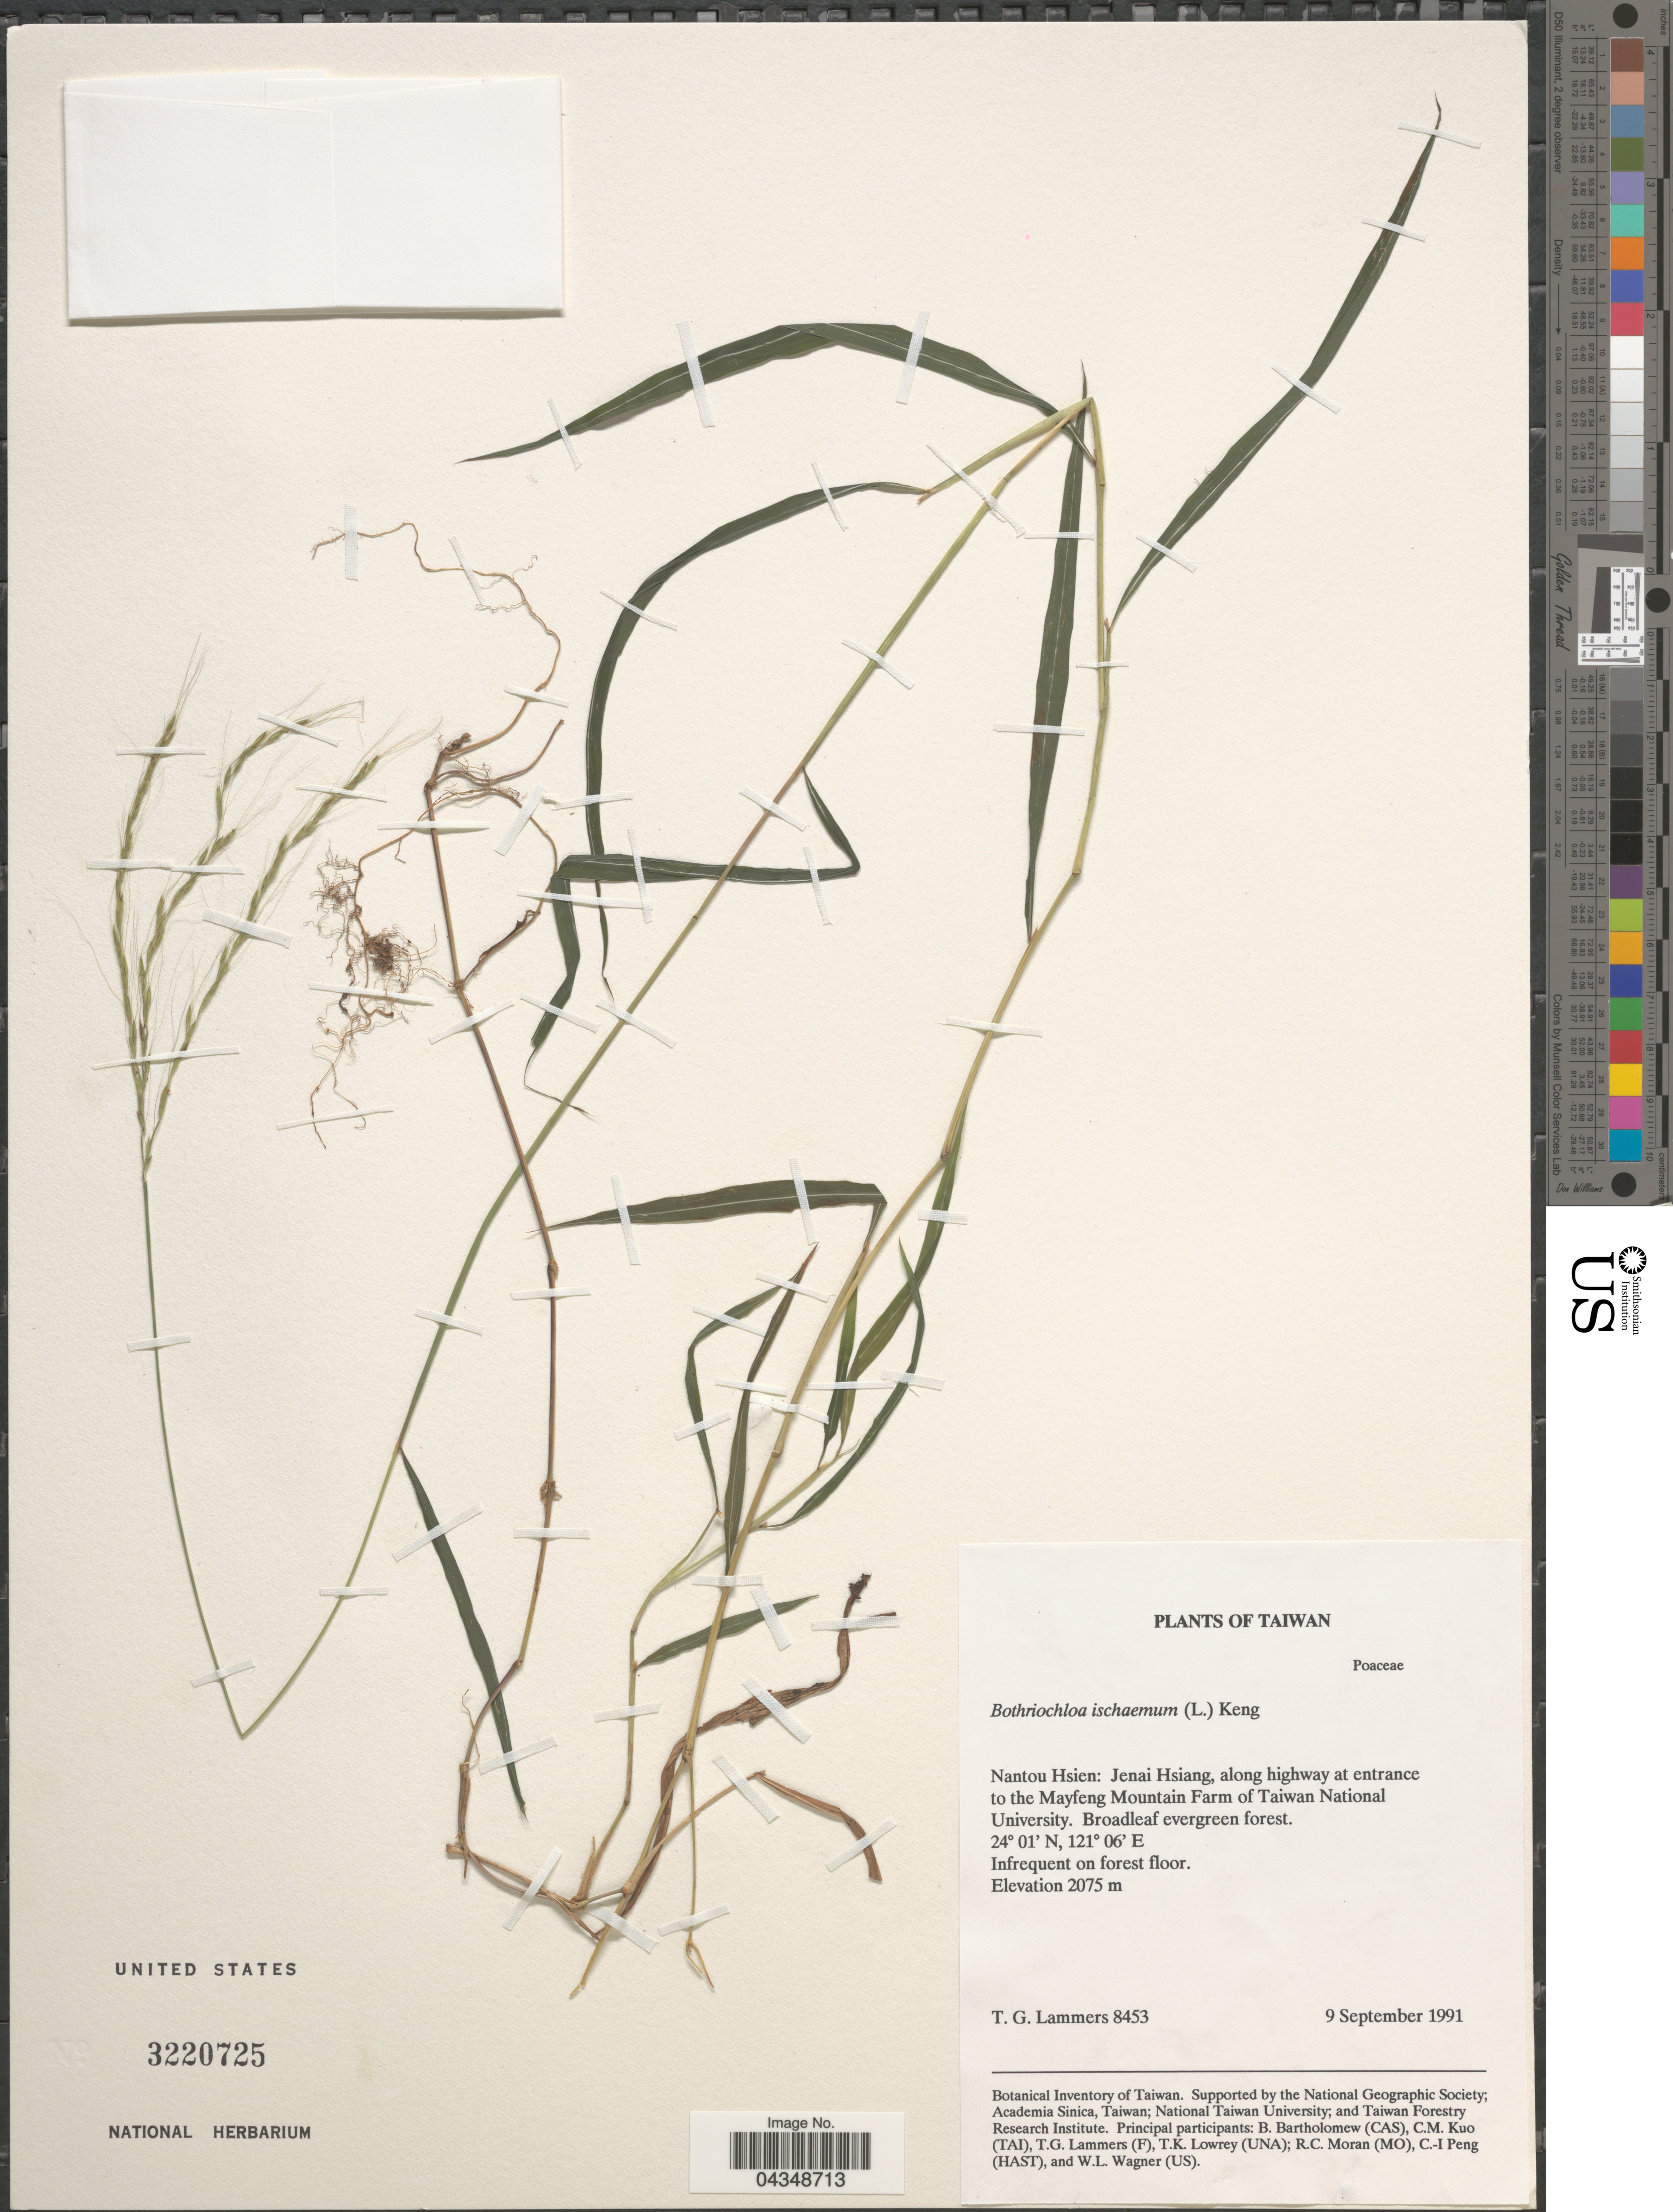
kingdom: Plantae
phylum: Tracheophyta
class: Liliopsida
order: Poales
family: Poaceae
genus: Bothriochloa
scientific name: Bothriochloa ischaemum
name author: (L.) Keng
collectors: T. Lammers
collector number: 8453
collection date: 1991-09-09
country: Taiwan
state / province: Nantou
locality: Nantou Hsien: Jenai Hsiang, along highway at entrance to the Mayfeng Mountain Farm of Taiwan National University.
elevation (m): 2075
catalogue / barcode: US 3220725